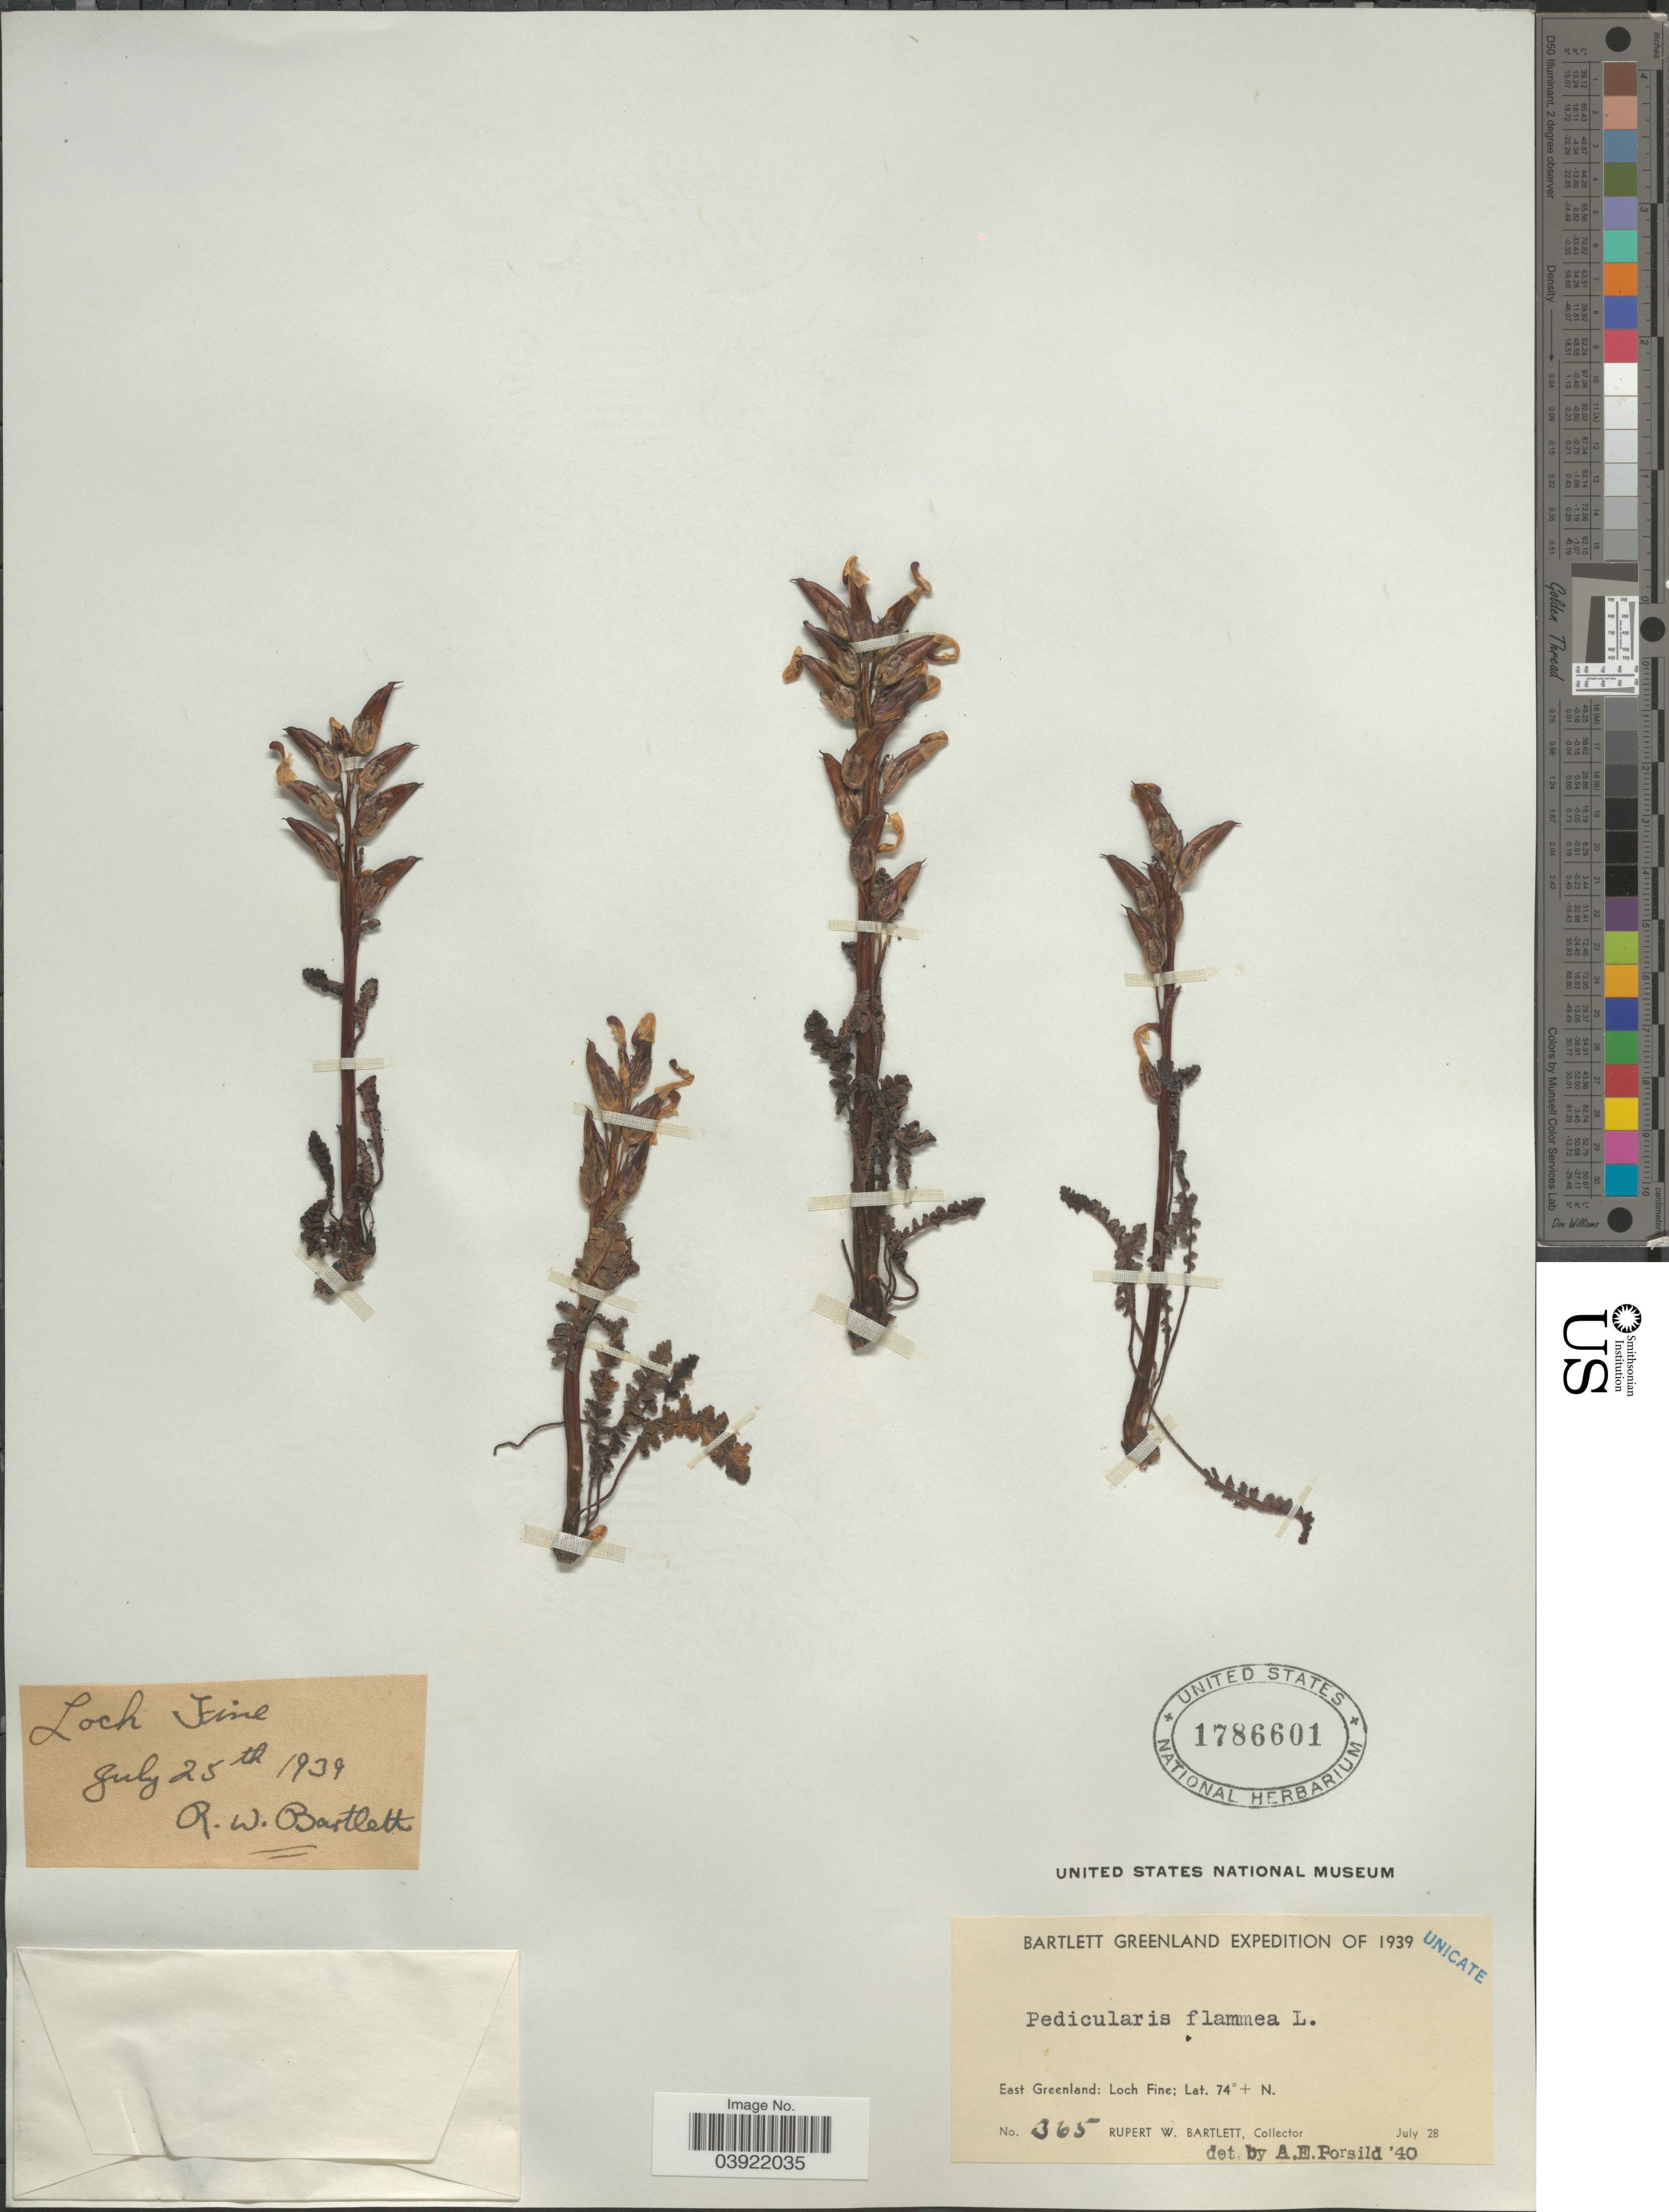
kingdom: Plantae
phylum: Tracheophyta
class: Magnoliopsida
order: Lamiales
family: Orobanchaceae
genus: Pedicularis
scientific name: Pedicularis flammea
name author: L.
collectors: R. W. Bartlett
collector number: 365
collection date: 1939-07-28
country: Greenland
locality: Loch Fine. East Greenland: Loch Fine.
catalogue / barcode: US 1786601